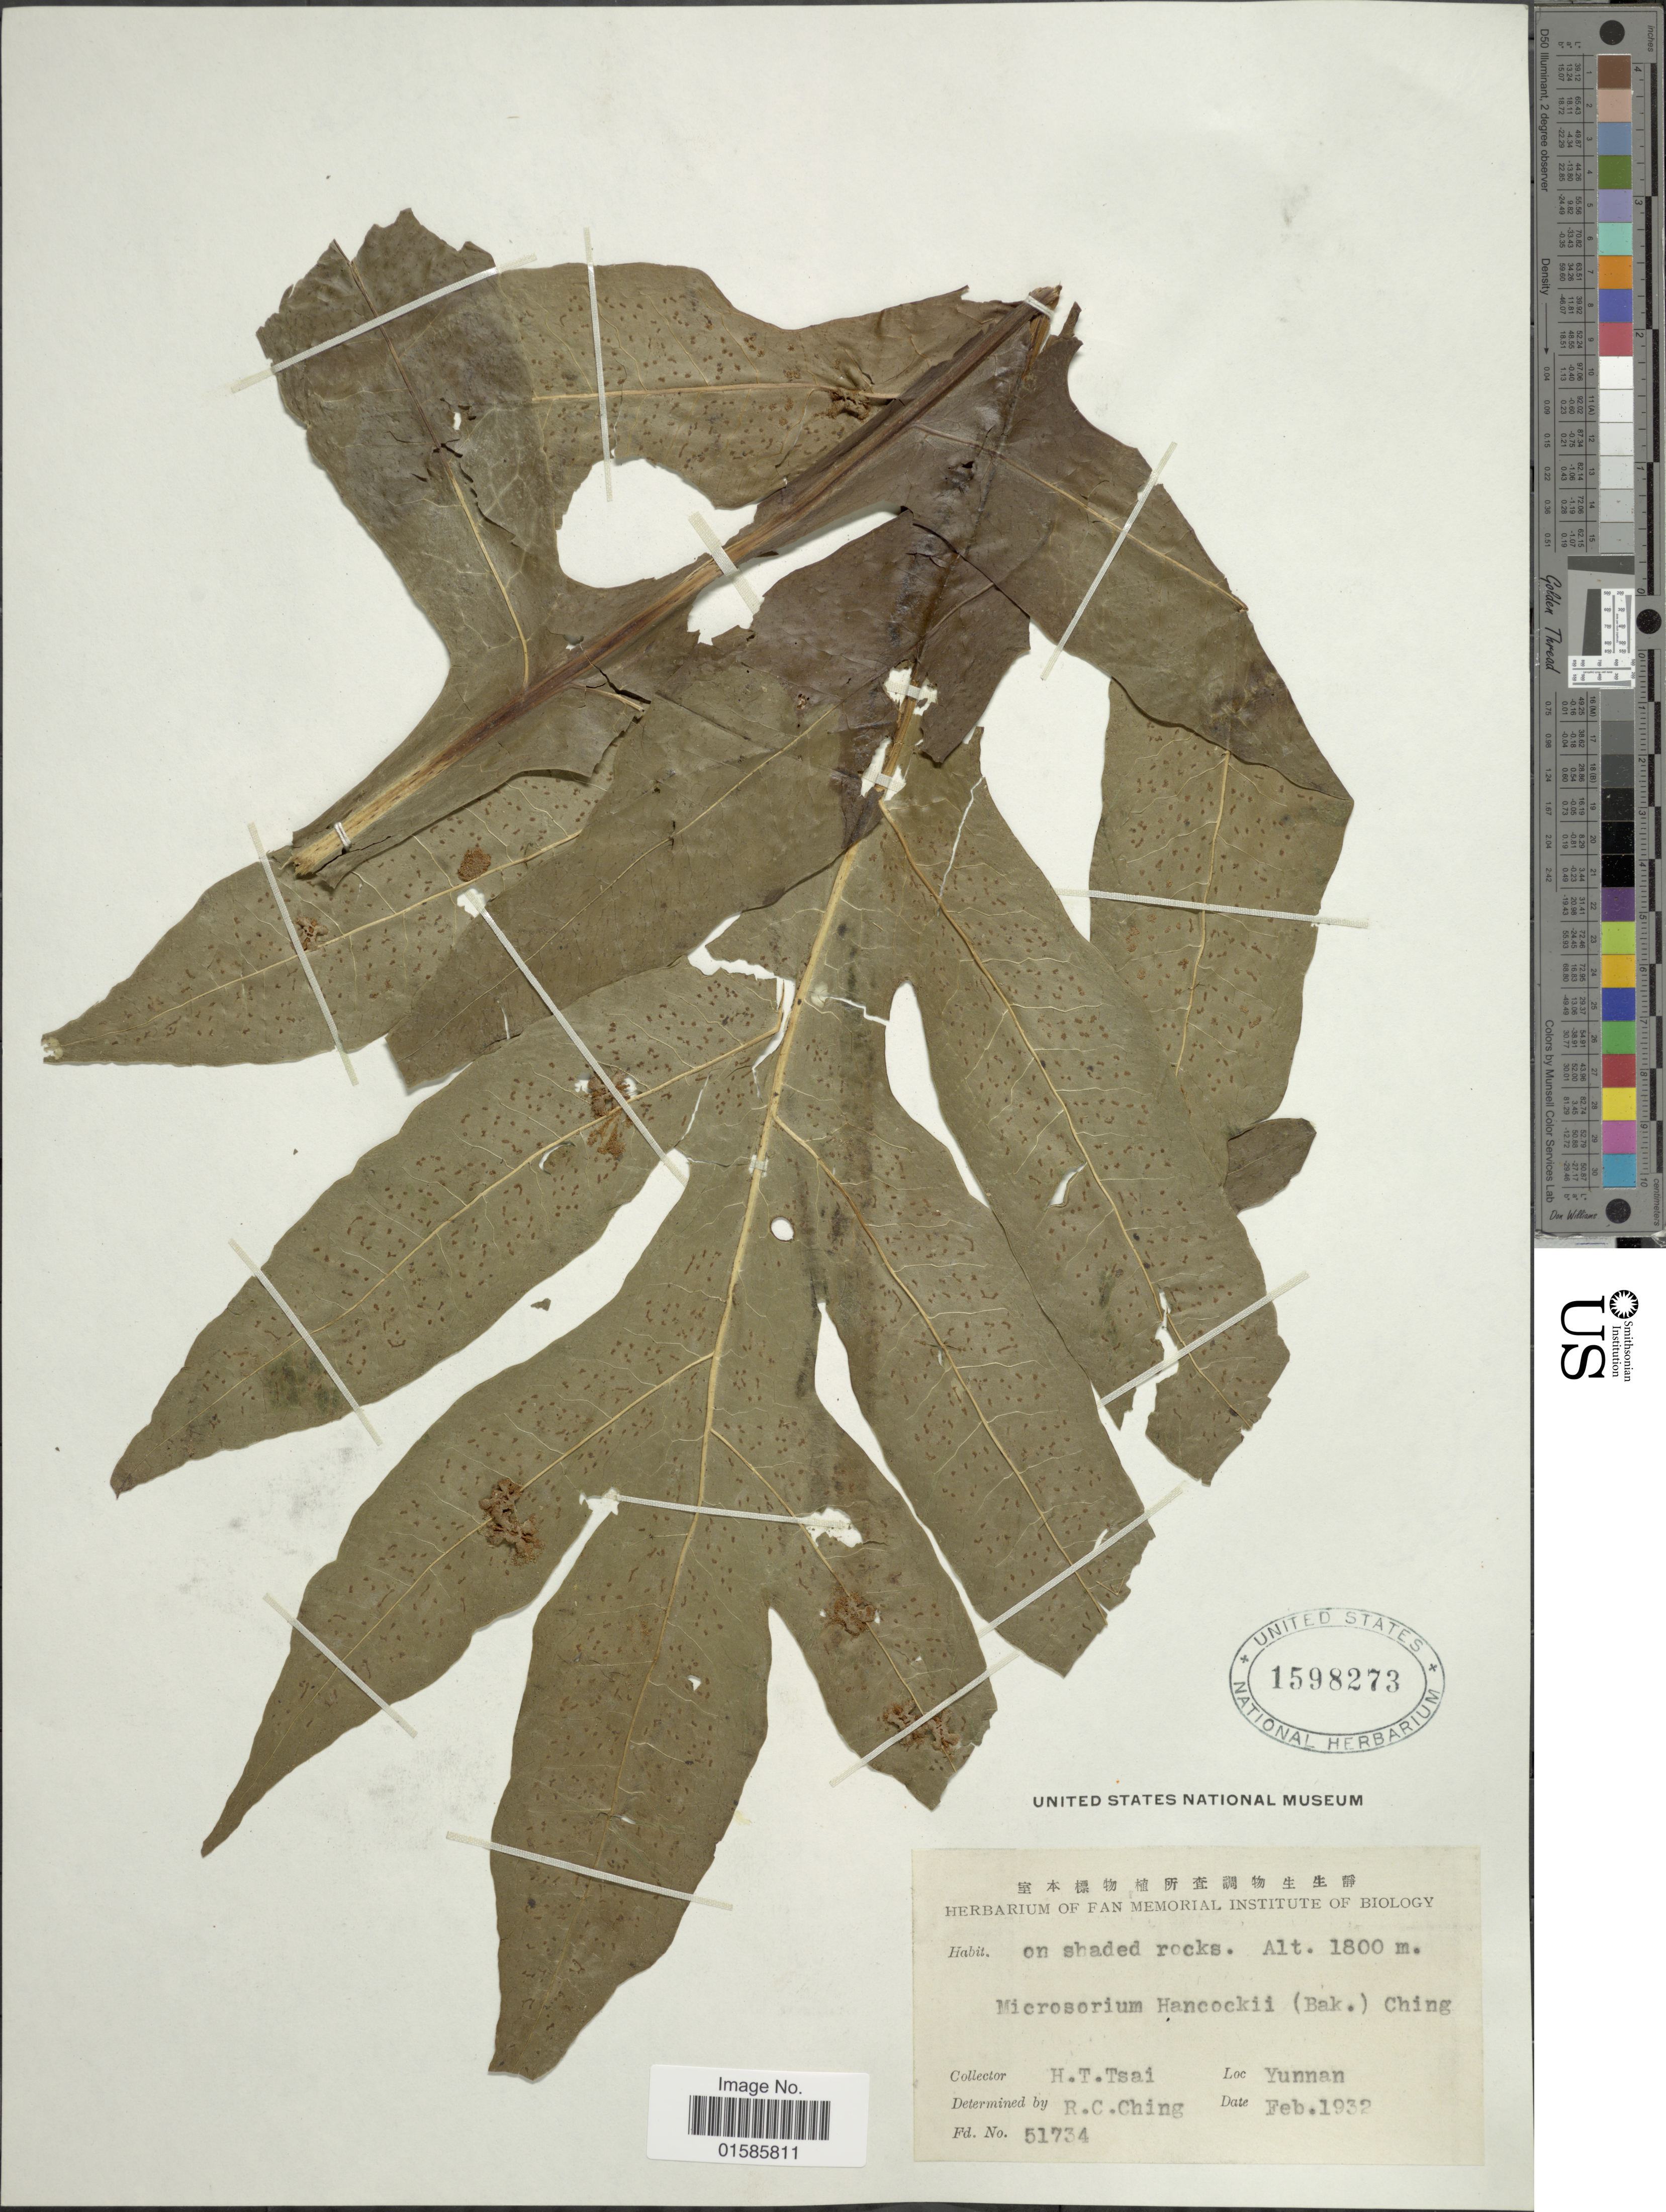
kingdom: Plantae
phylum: Tracheophyta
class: Polypodiopsida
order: Polypodiales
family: Polypodiaceae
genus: Microsorum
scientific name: Microsorum insigne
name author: (Blume) Copel.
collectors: H. Tsai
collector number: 51734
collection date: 1932-02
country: China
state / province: Yunnan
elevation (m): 1800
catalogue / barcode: US 1598273